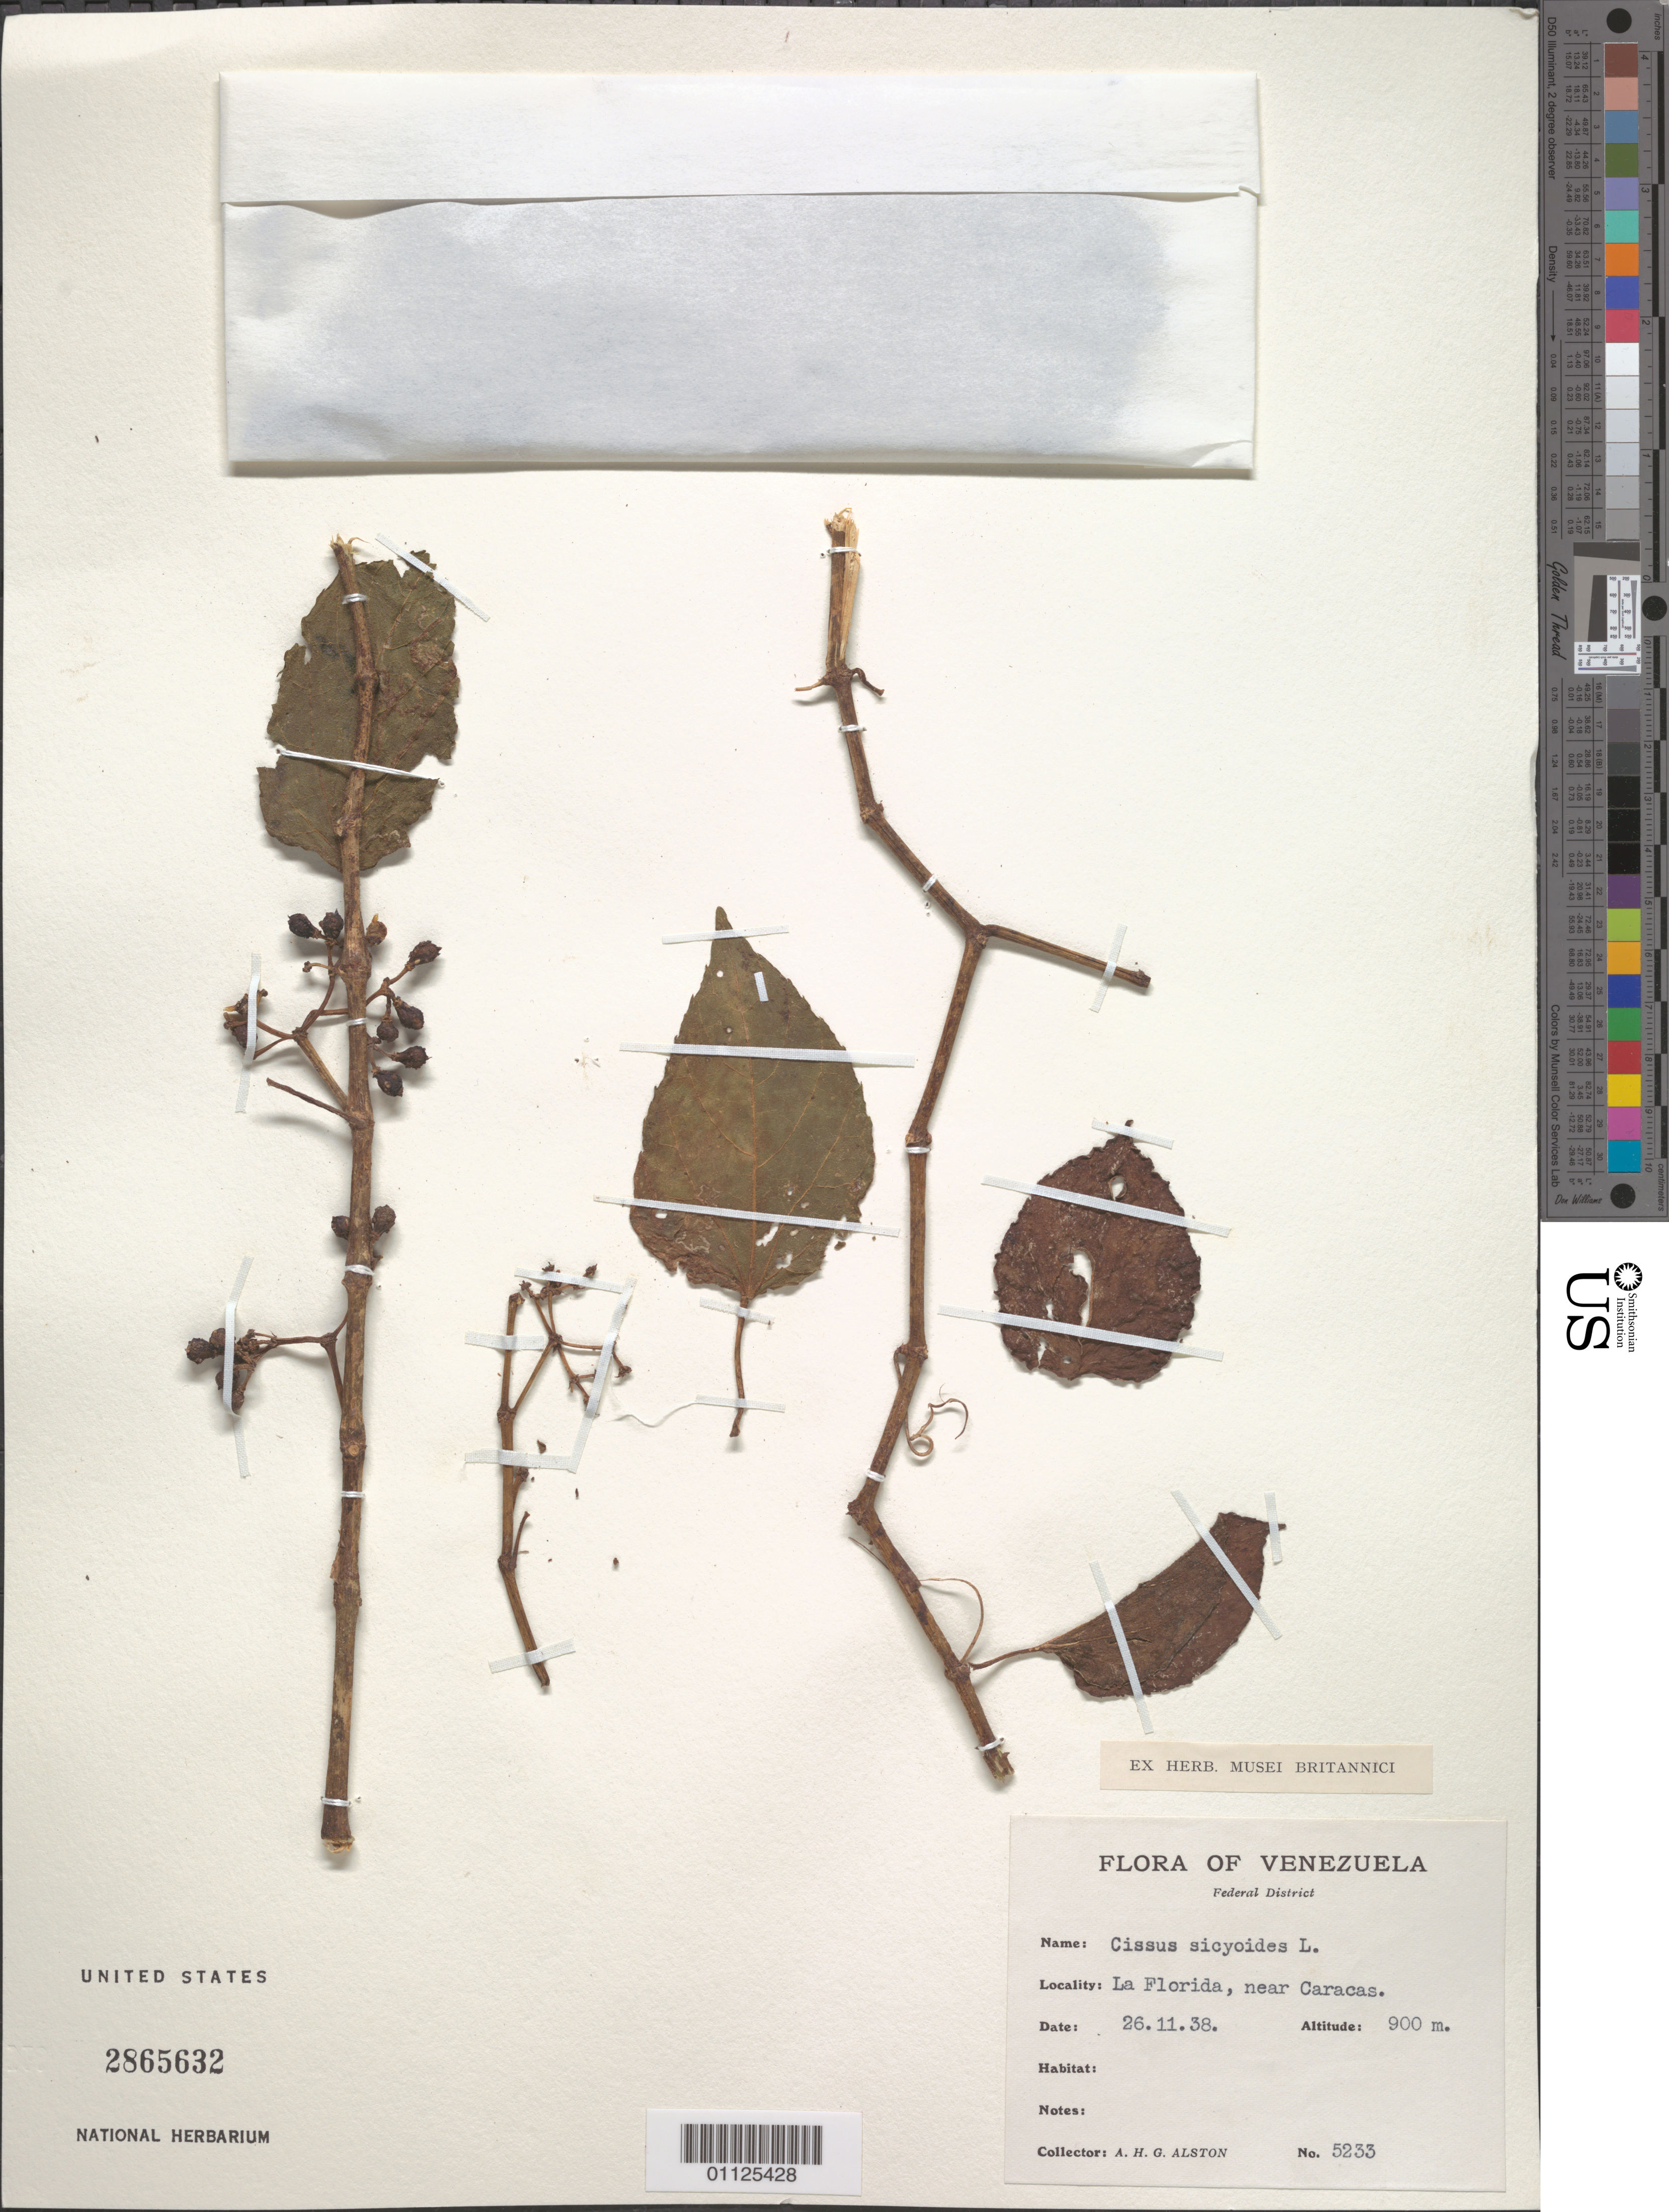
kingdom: Plantae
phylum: Tracheophyta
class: Magnoliopsida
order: Vitales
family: Vitaceae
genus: Cissus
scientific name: Cissus verticillata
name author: (L.) Nicolson & C.E. Jarvis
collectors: A. H. Alston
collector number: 5233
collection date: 1938-11-26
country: Venezuela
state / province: Distrito Federal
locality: La Florida, near Caracas.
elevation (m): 900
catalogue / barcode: US 2865632